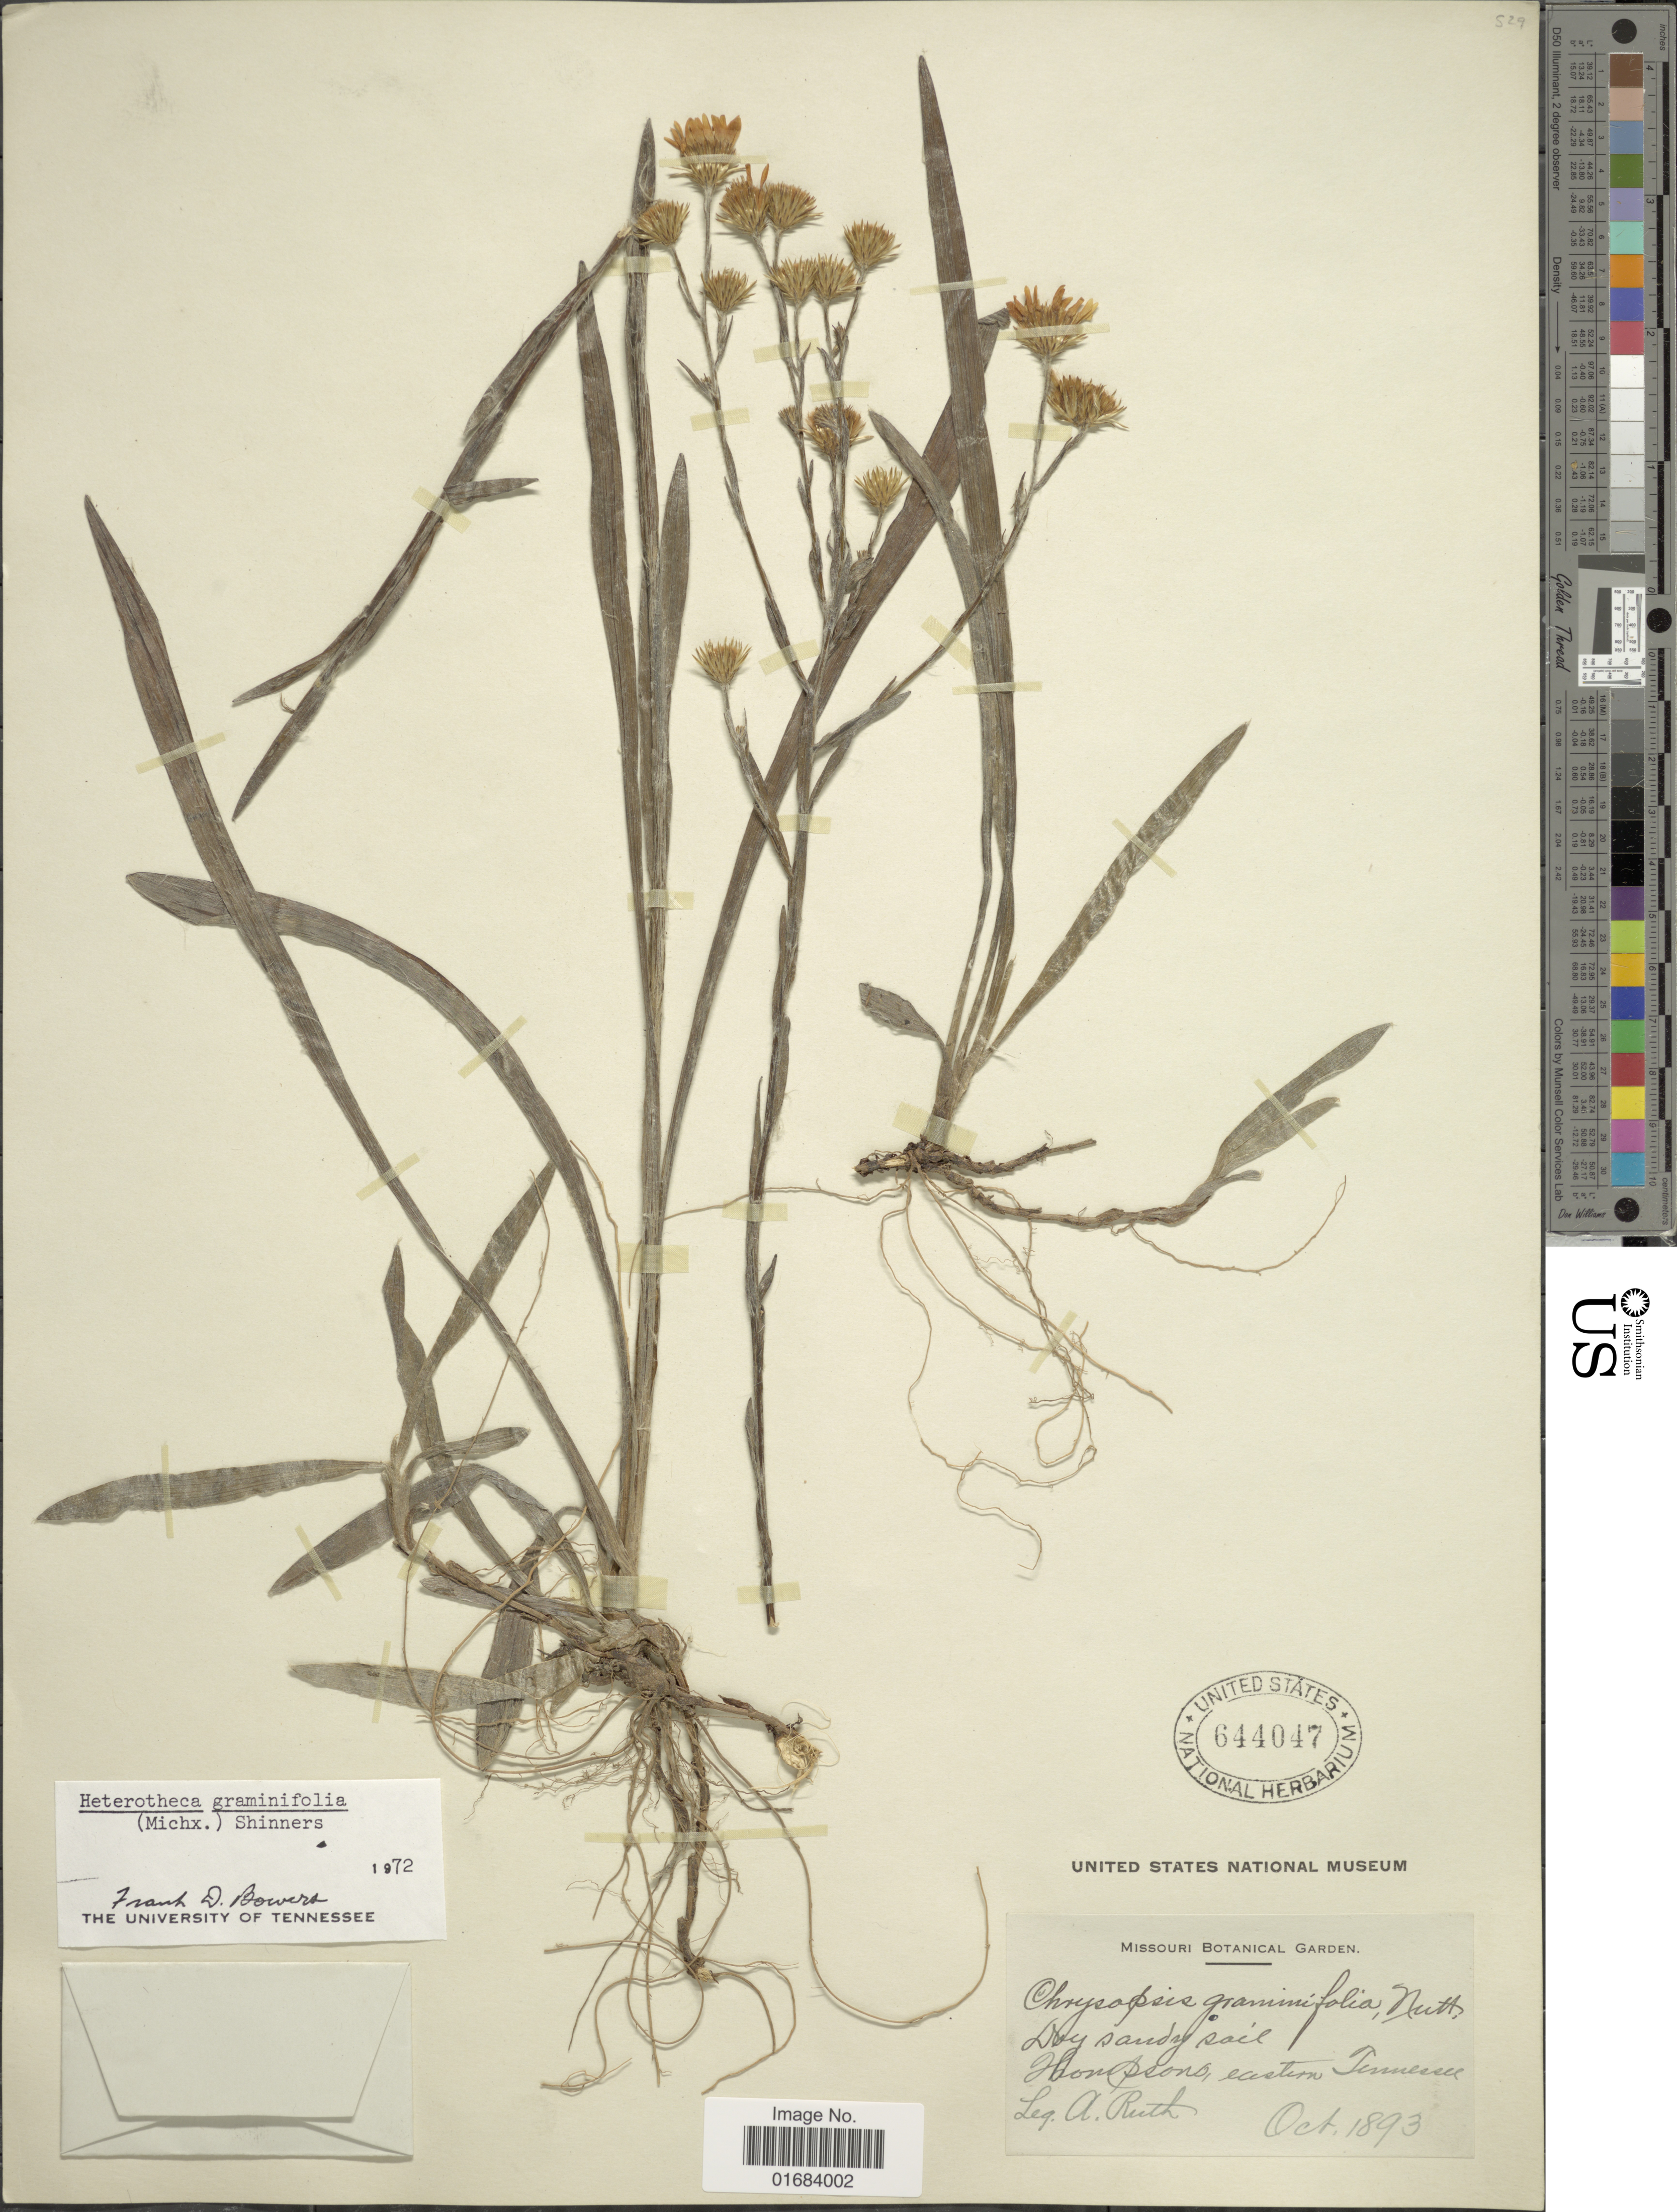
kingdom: Plantae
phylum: Tracheophyta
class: Magnoliopsida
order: Asterales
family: Asteraceae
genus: Pityopsis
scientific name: Pityopsis graminifolia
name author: (Michx.) Nutt.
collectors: A. Ruth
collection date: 1893-10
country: United States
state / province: Tennessee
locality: Thompsons, eastern Tennessee.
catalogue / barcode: US 644047